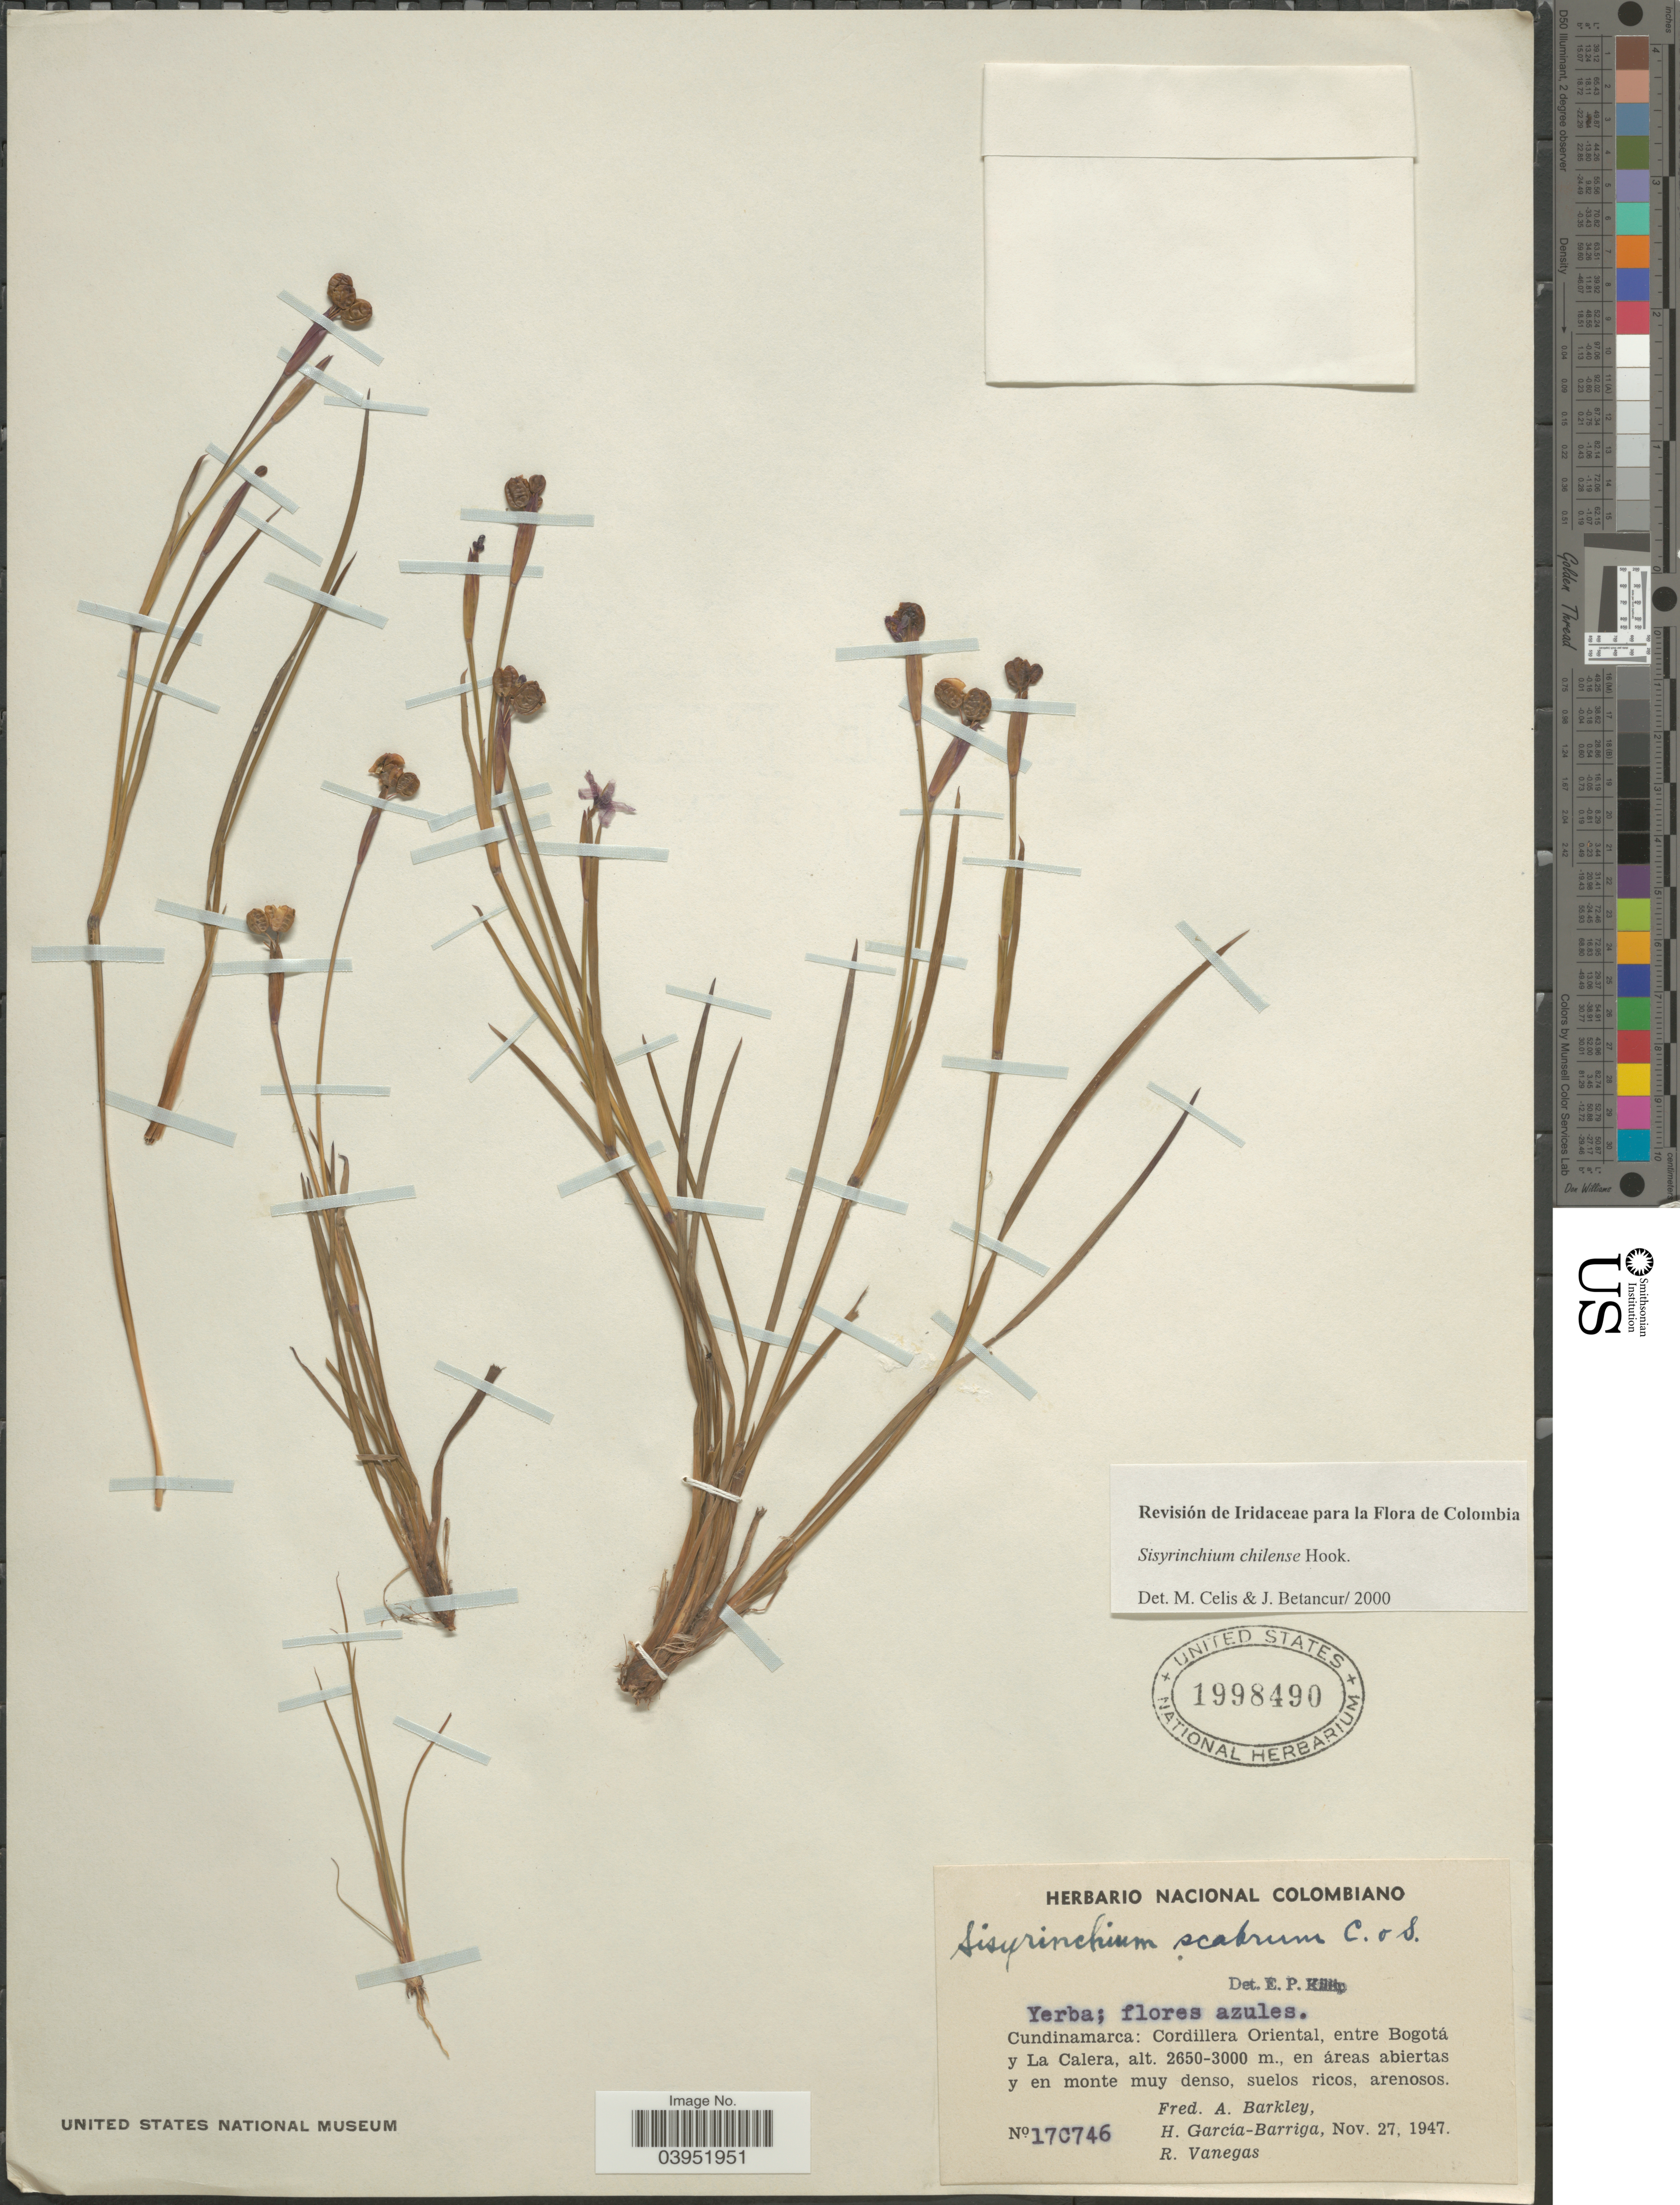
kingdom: Plantae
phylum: Tracheophyta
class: Liliopsida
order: Asparagales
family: Iridaceae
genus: Sisyrinchium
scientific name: Sisyrinchium chilense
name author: Hook.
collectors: F. A. Barkley, H. García Barriga & R. Vanegas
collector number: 17C746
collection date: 1947-11-27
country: Colombia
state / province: Cundinamarca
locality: Cordillera Oriental, entre Bogotá y La Calera, en áreas abiertas y en monte muy denso.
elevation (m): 2650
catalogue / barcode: US 1998490